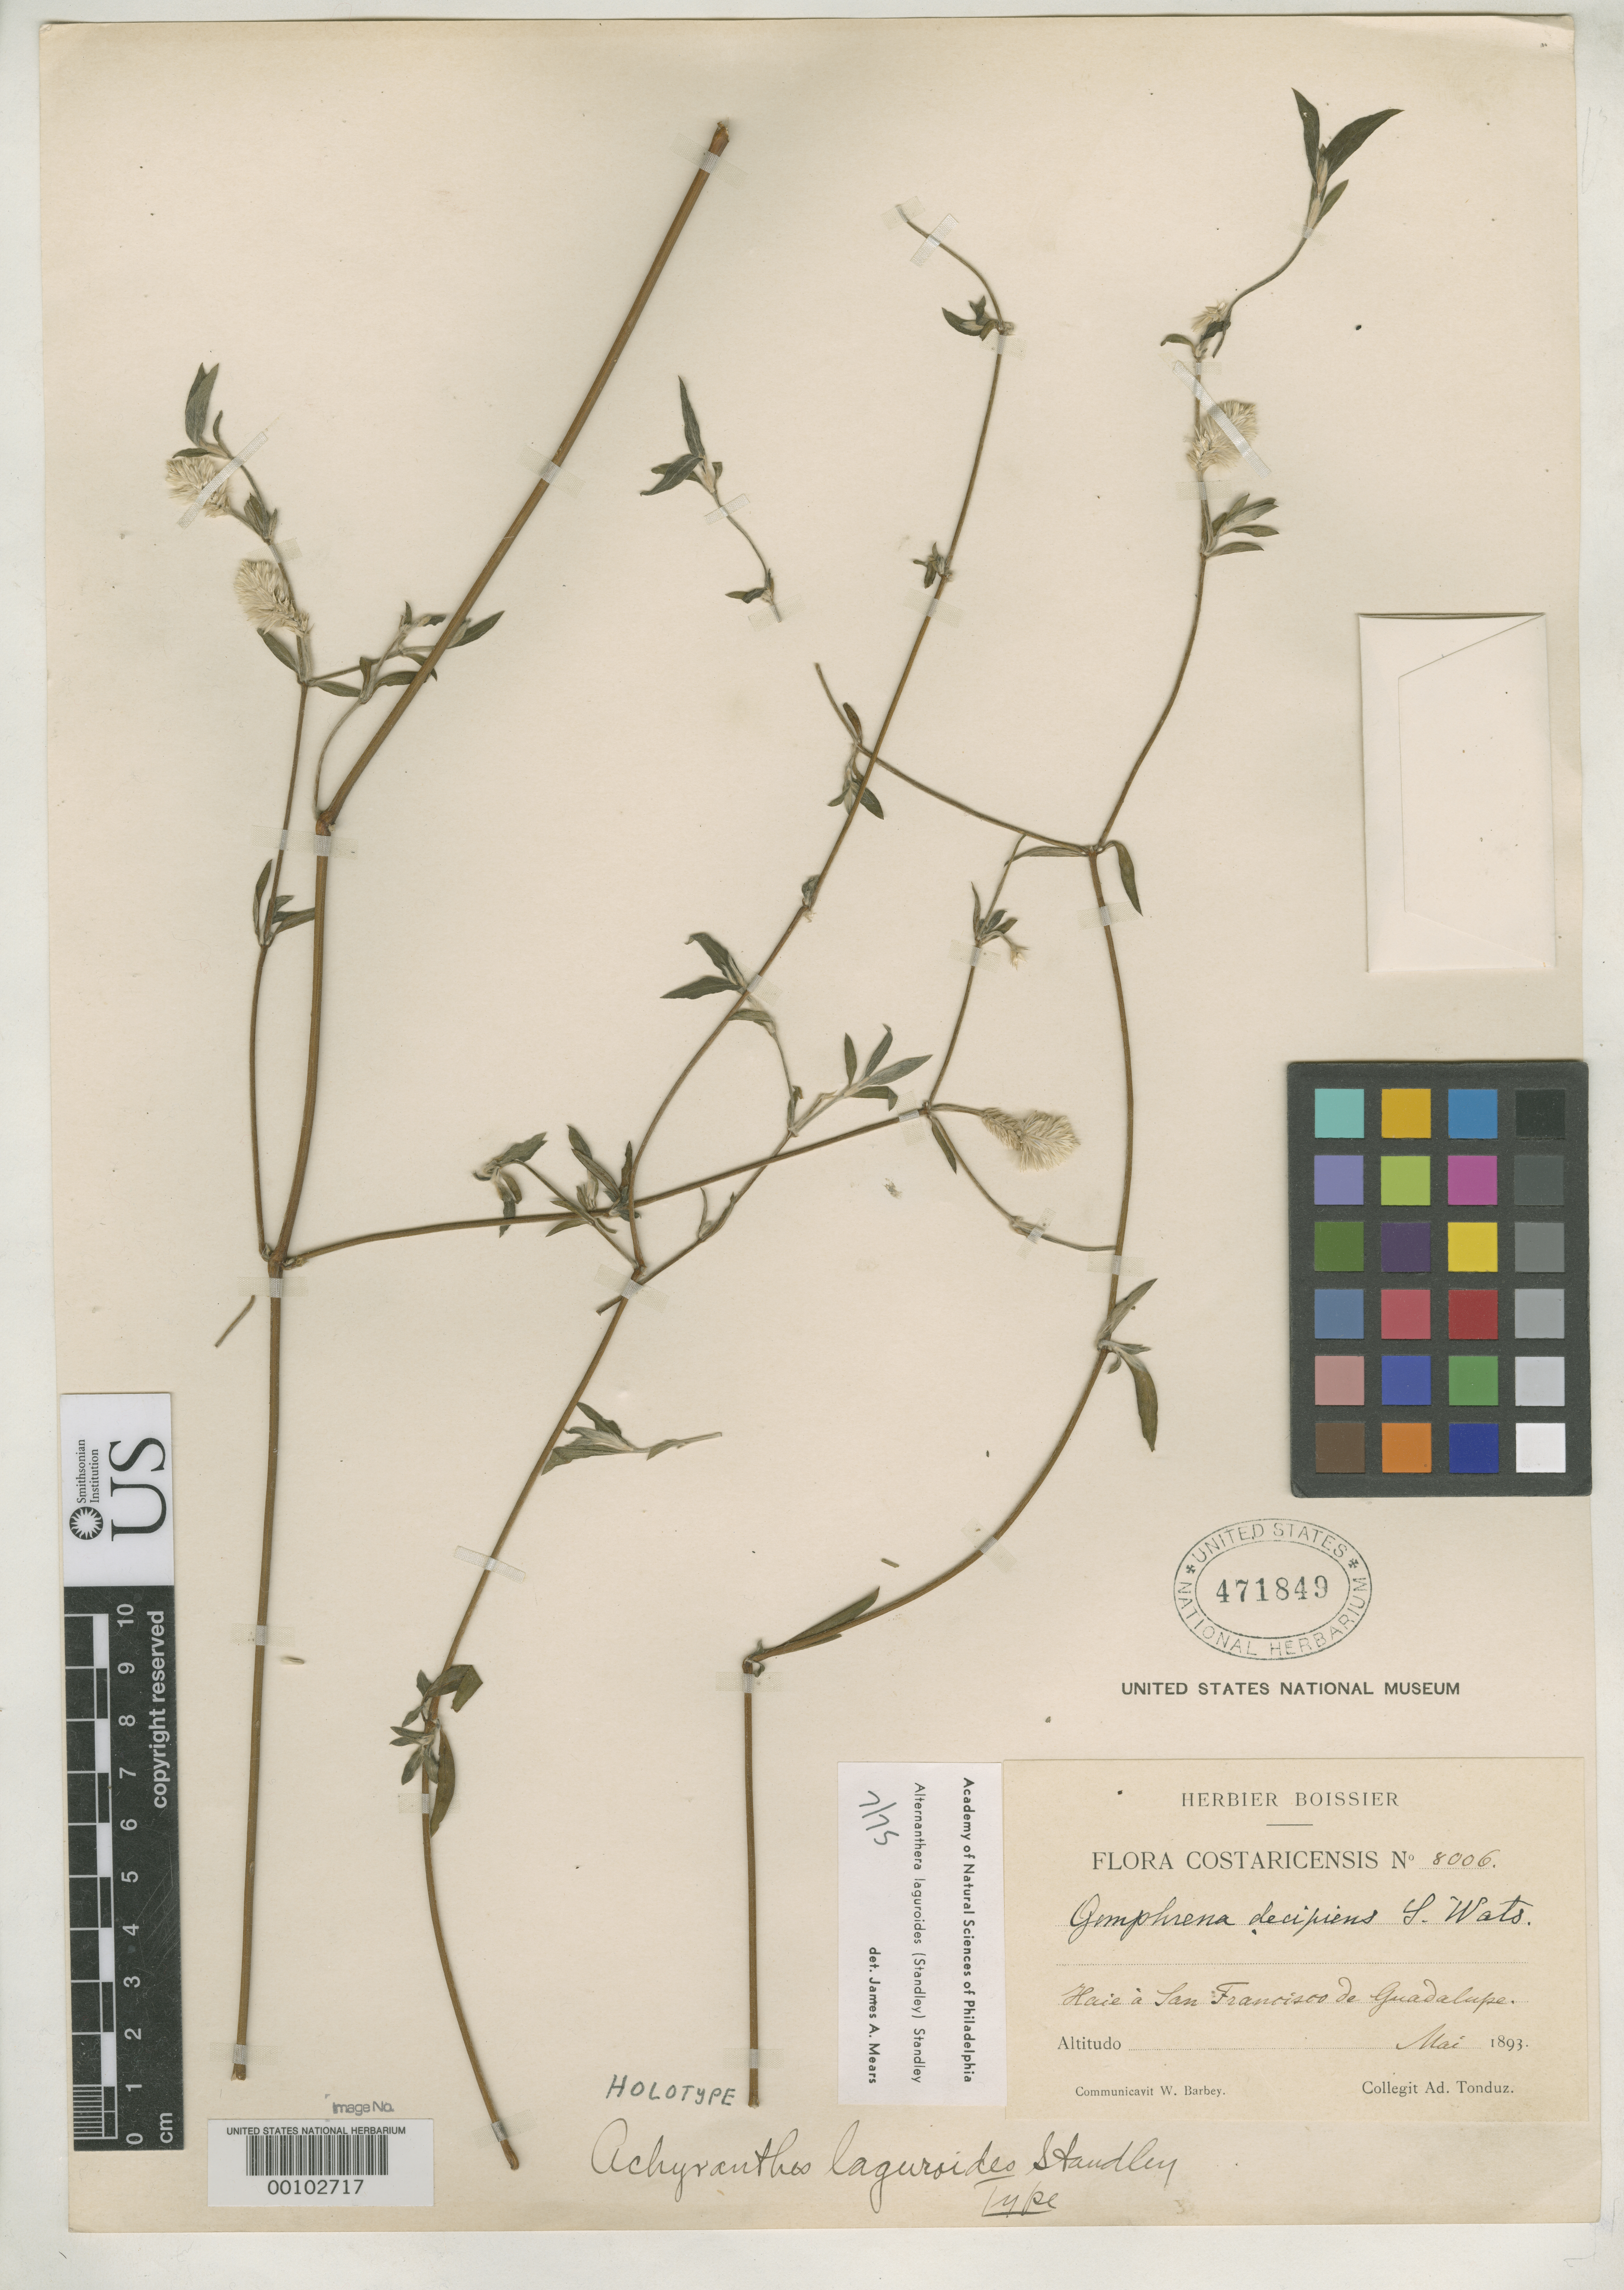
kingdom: Plantae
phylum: Tracheophyta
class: Magnoliopsida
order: Caryophyllales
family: Amaranthaceae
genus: Achyranthes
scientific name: Achyranthes laguroides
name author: Standl.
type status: Holotype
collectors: A. Tonduz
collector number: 8006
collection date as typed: May 1893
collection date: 1893-05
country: Costa Rica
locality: Near San Francisco de Guadalupe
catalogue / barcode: US 471849